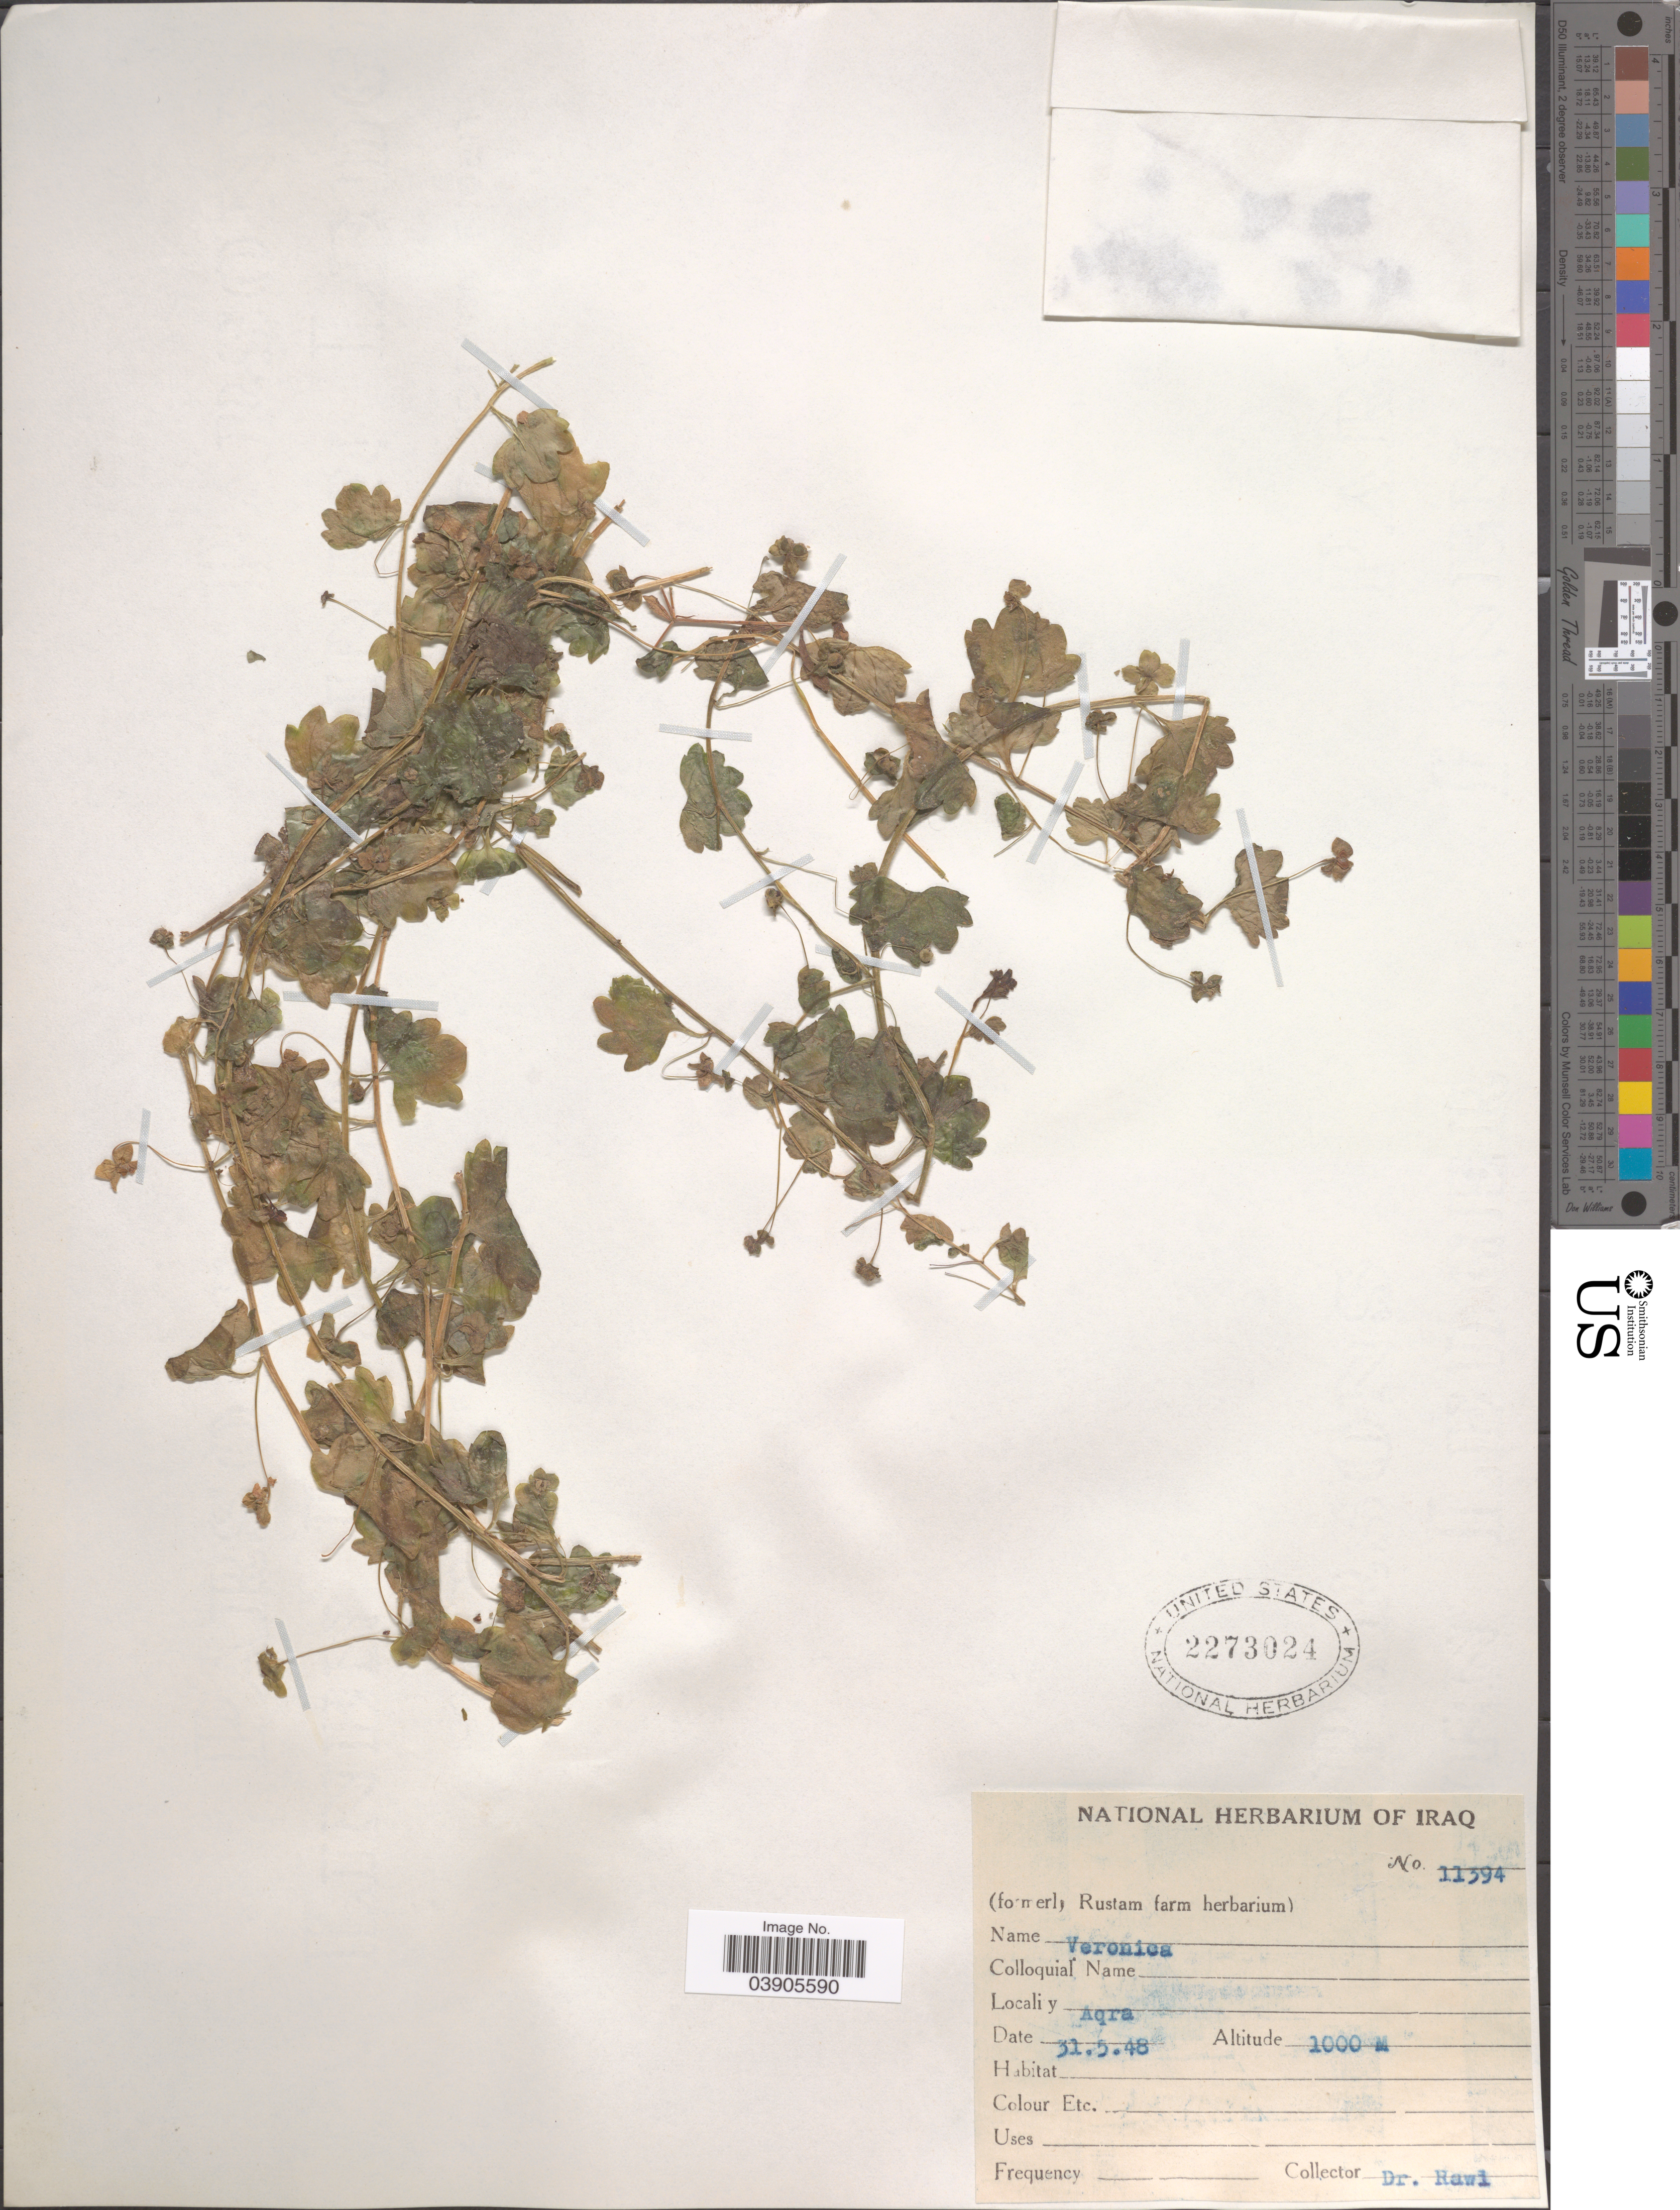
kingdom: Plantae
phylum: Tracheophyta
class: Magnoliopsida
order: Lamiales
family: Plantaginaceae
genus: Veronica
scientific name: Veronica cymbalaria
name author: M. Bodard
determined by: Albach, Dirk C.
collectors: -. Rawi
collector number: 11394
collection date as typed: Transcribed d/m/y: 31/5/48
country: Iraq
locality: Aqra.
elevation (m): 1000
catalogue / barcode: US 2273024